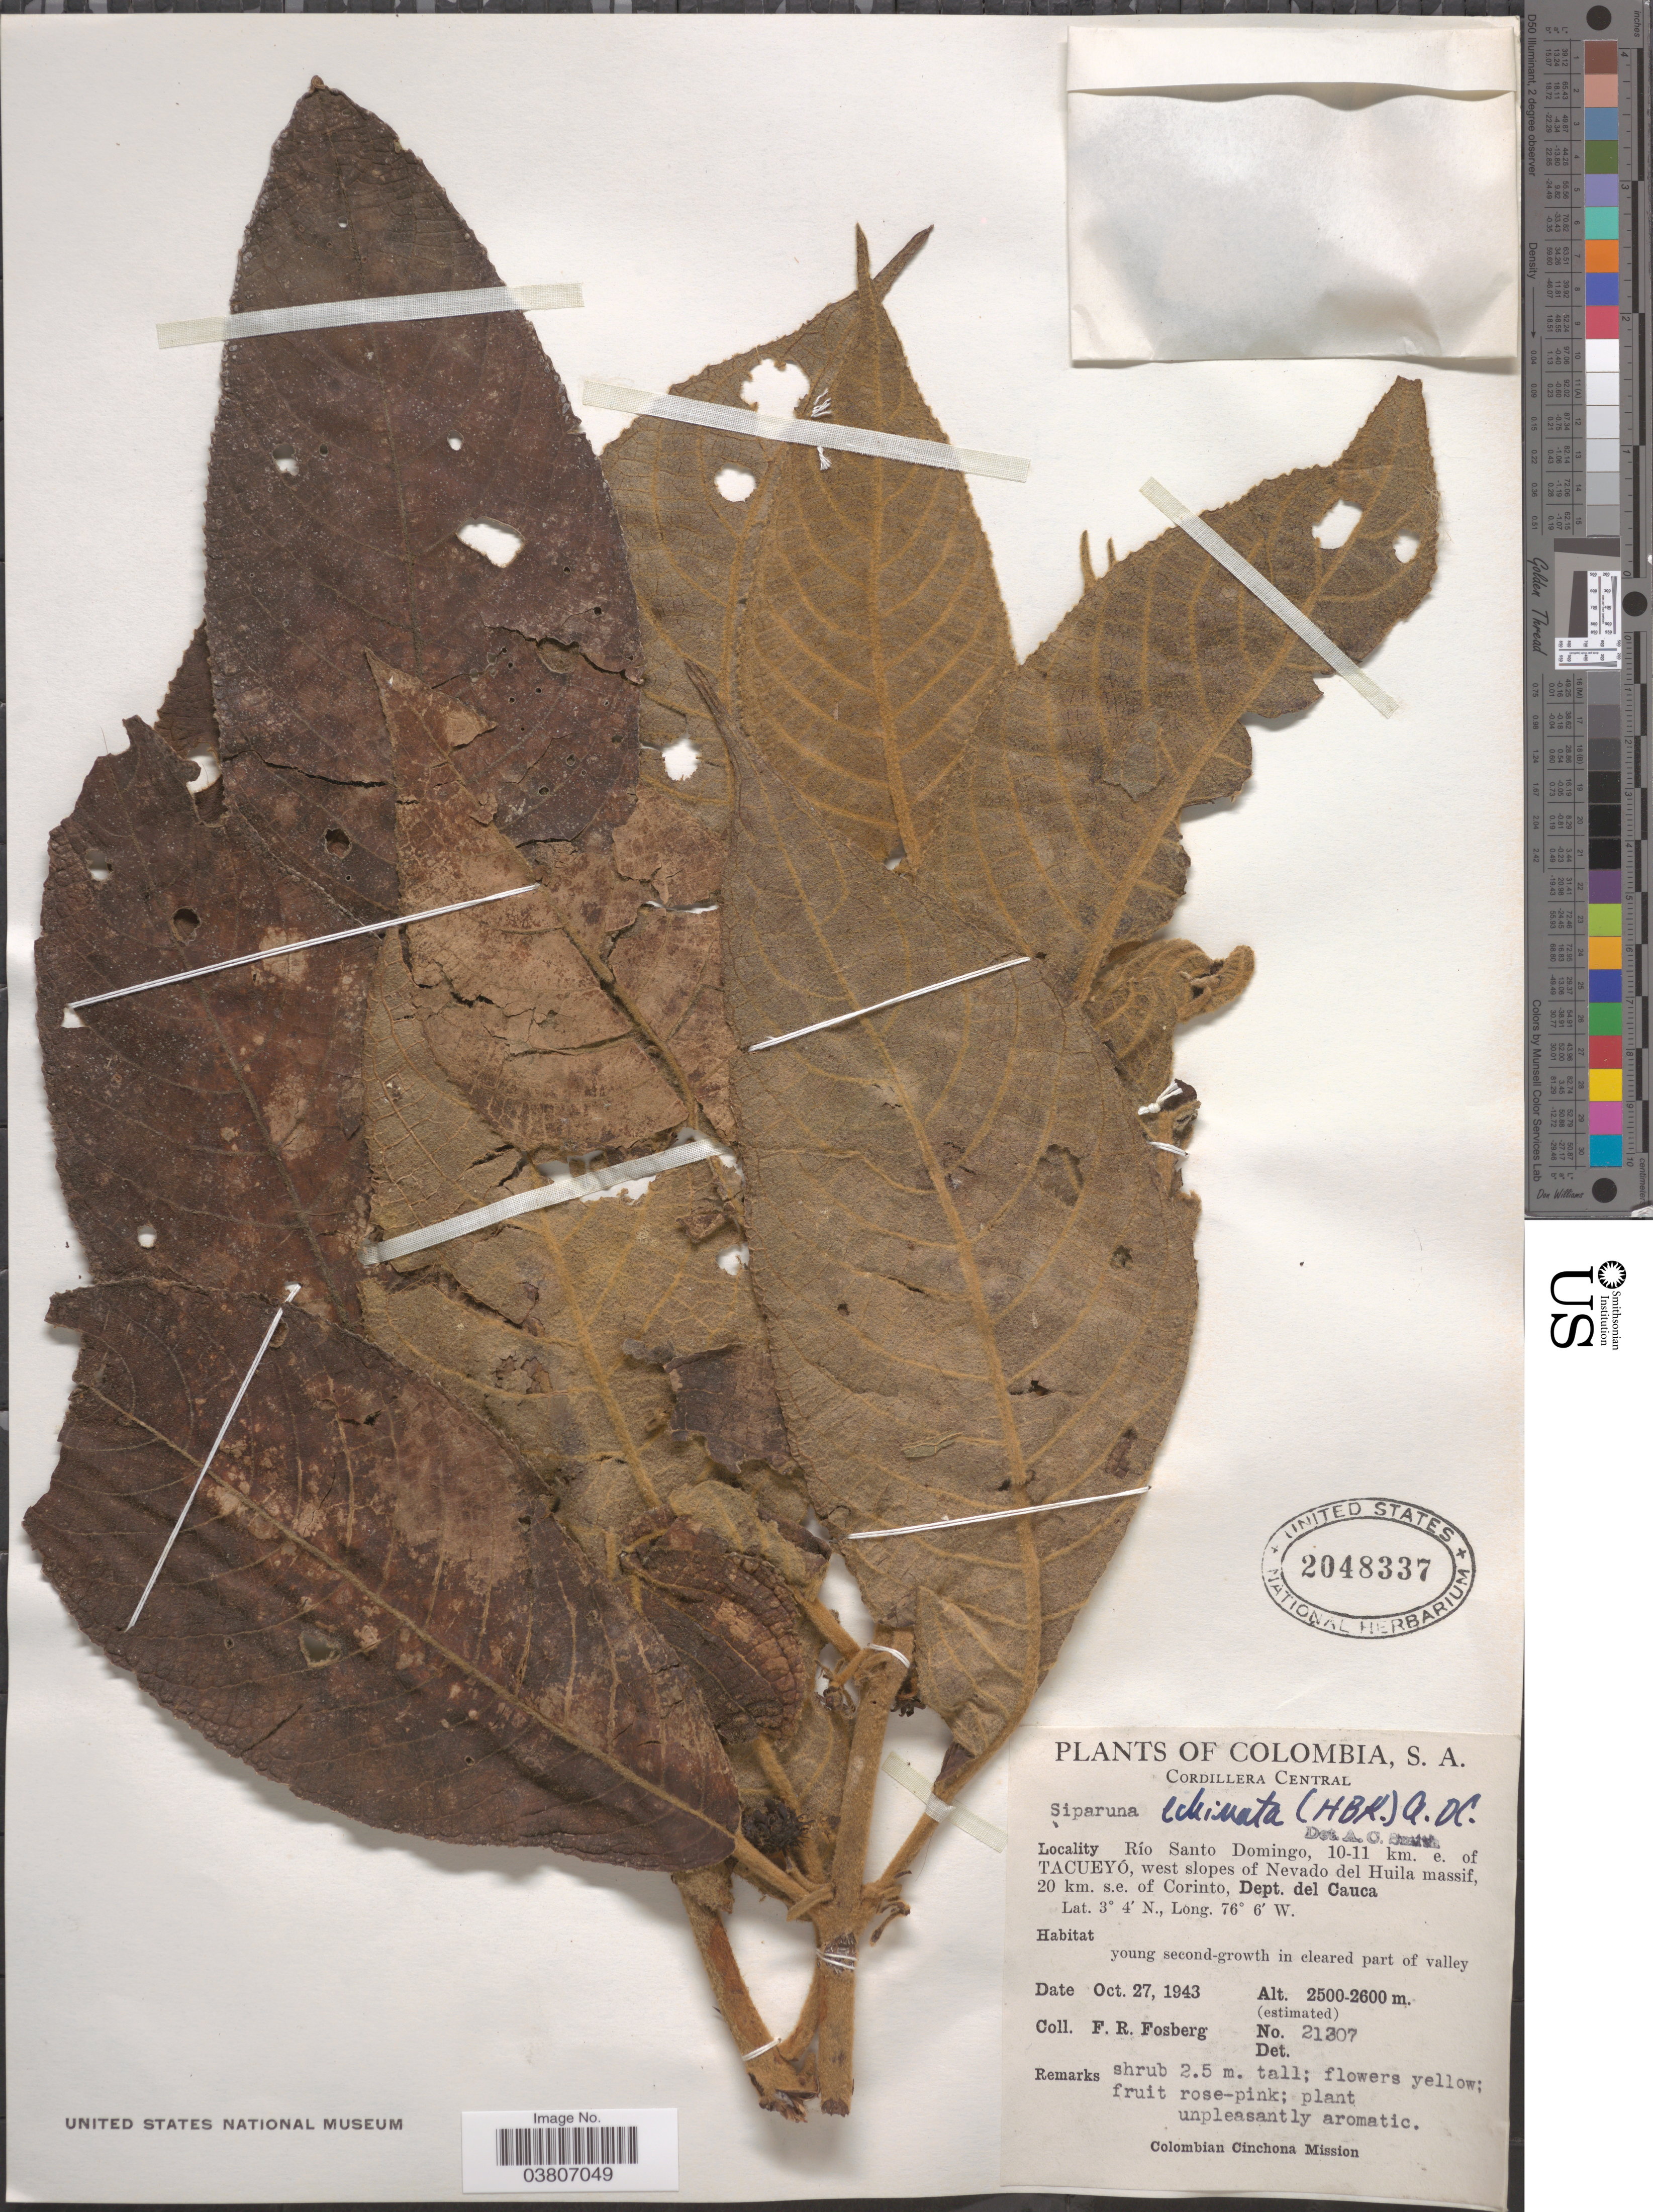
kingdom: Plantae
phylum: Tracheophyta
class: Magnoliopsida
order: Laurales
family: Siparunaceae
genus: Siparuna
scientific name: Siparuna echinata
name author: (Kunth) A. DC.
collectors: F. R. Fosberg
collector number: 21307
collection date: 1943-10-27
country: Colombia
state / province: Cauca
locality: Cordillera Central. Río Santo Domingo, 10-11 km. e. of Tacueyó, west slopes of Nevado del Huila massif, 20 km. s.e. of Corinto, Dept. del Cauca.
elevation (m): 2500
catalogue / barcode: US 2048337